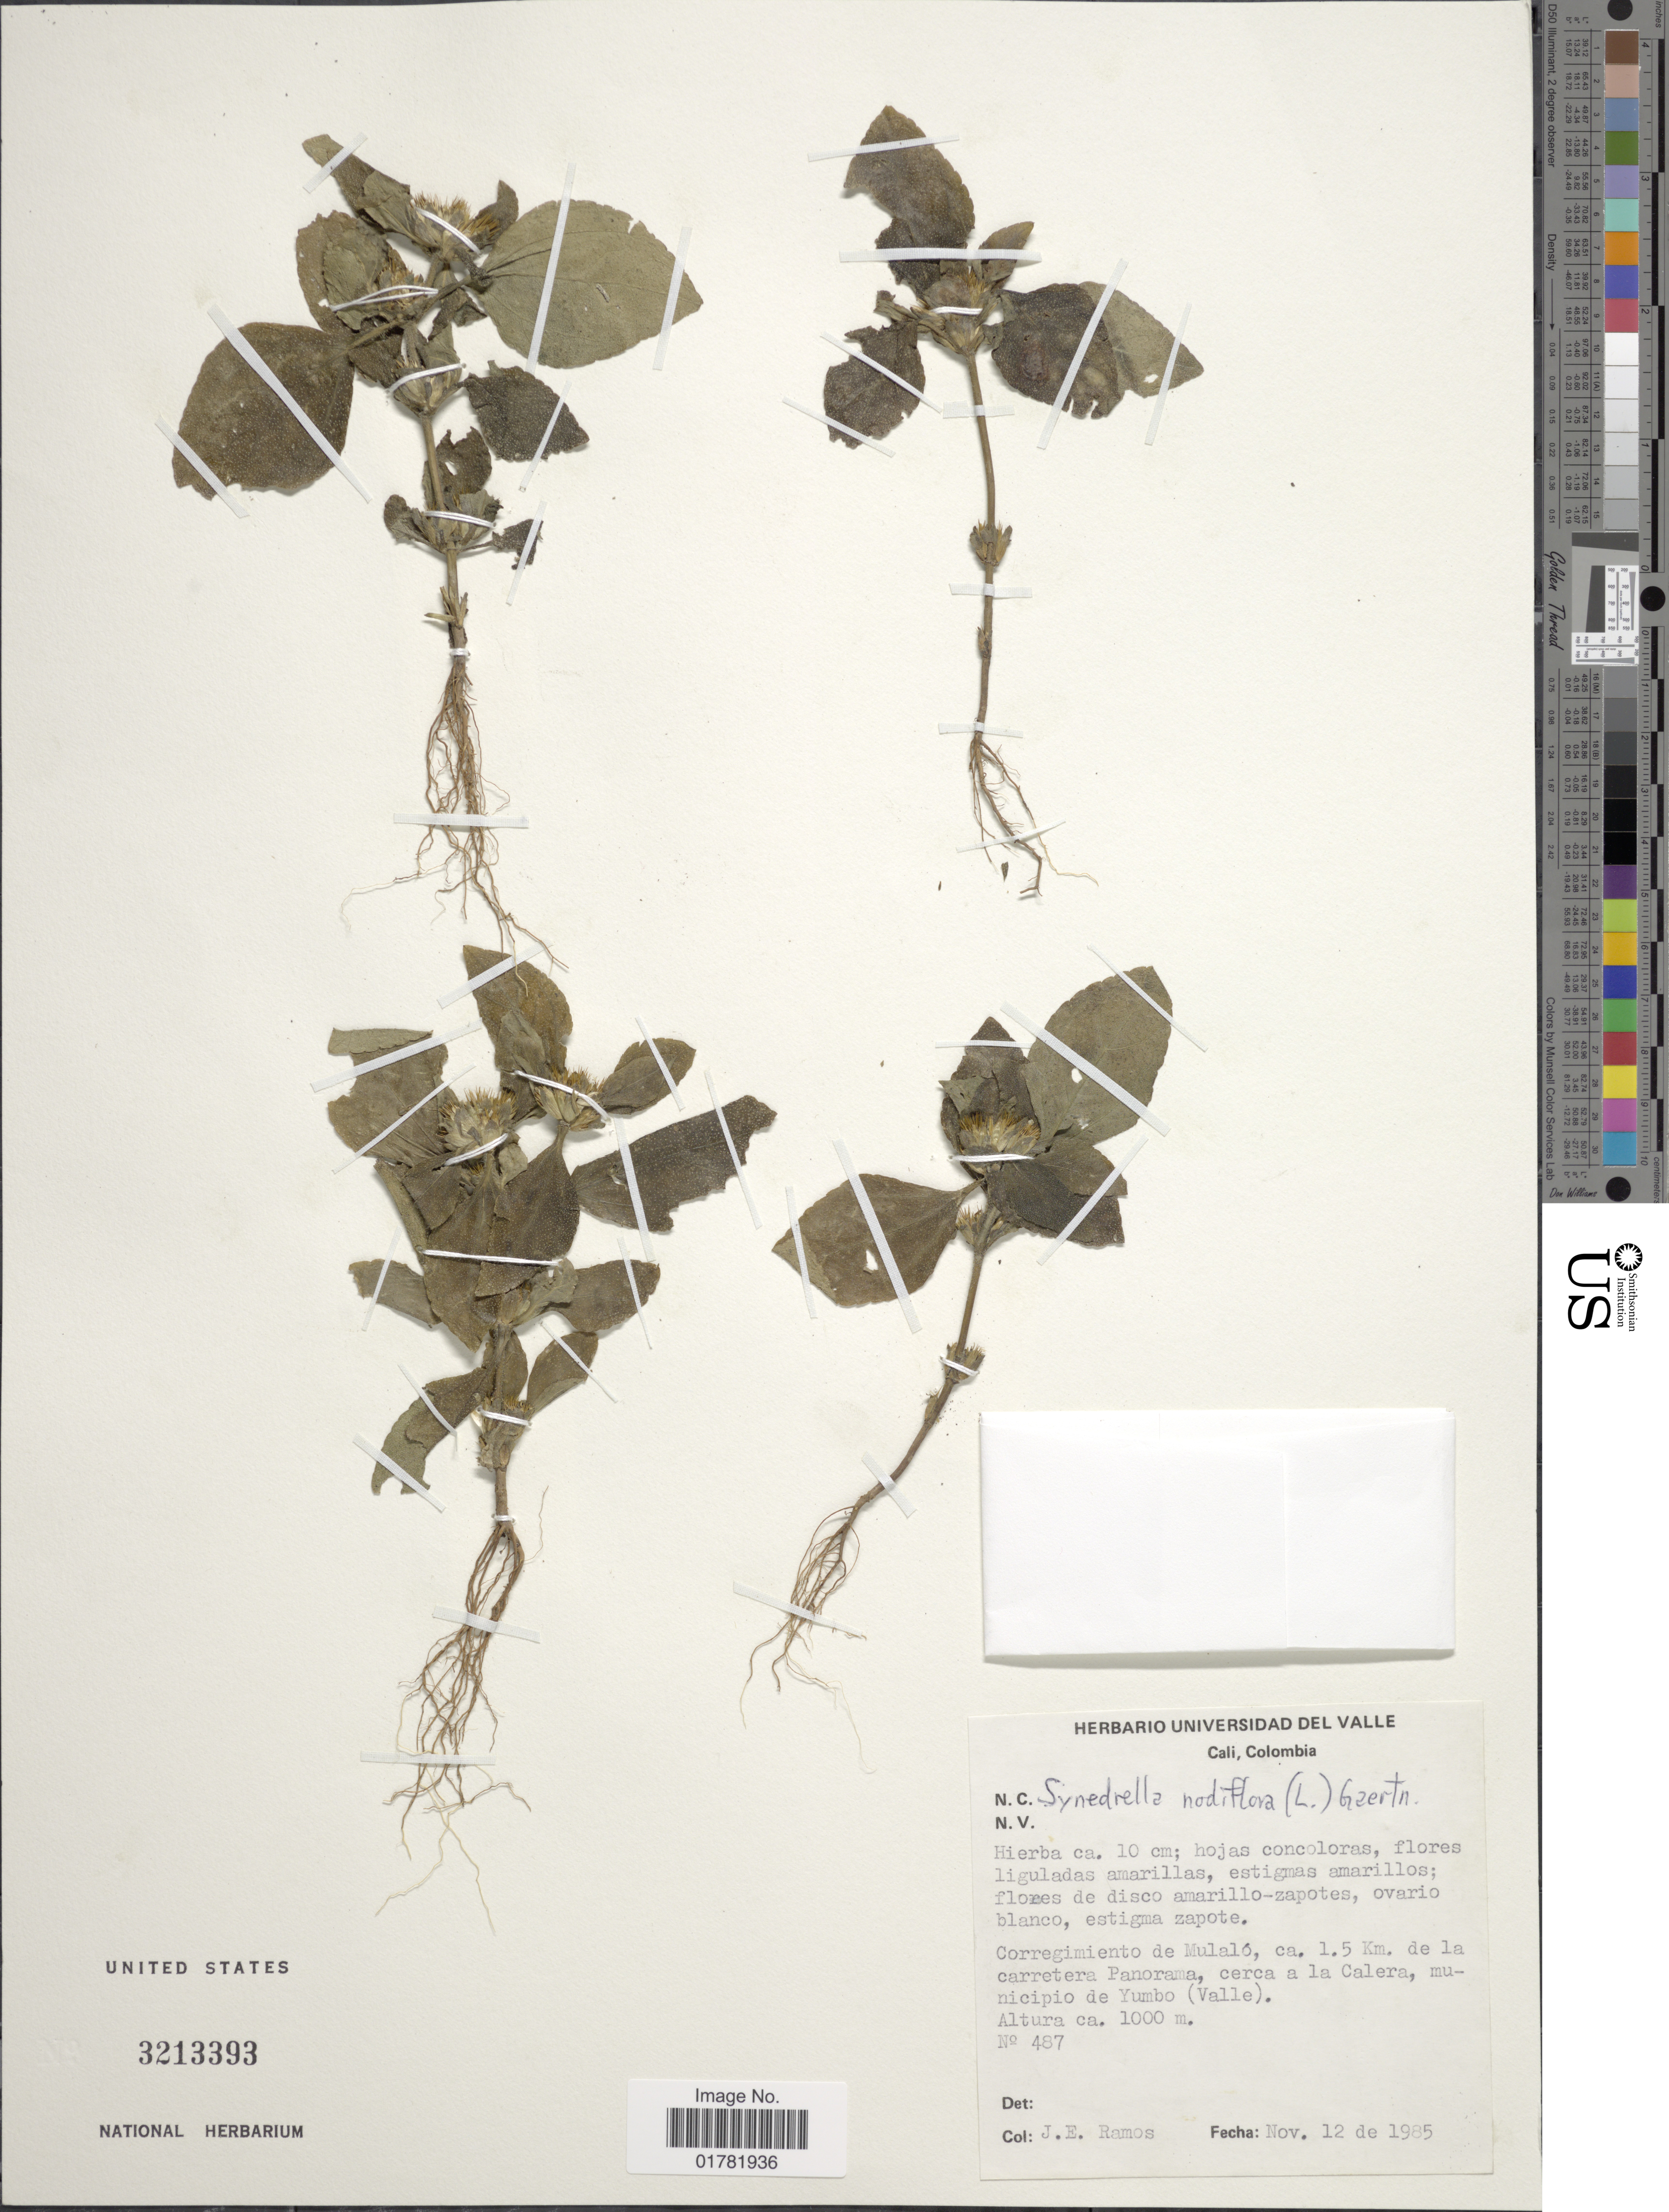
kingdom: Plantae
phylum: Tracheophyta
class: Magnoliopsida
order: Asterales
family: Asteraceae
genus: Synedrella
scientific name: Synedrella nodiflora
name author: (L.) Gaertn.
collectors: J. E. Ramos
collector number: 487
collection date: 1985-11-12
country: Colombia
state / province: Valle del Cauca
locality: Corregimiento d Mulaló, ca 1.5 km de la carretera Panorama, cerca a la Calera, municipio de Yumbo (Valle)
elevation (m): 1000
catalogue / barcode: US 3213393